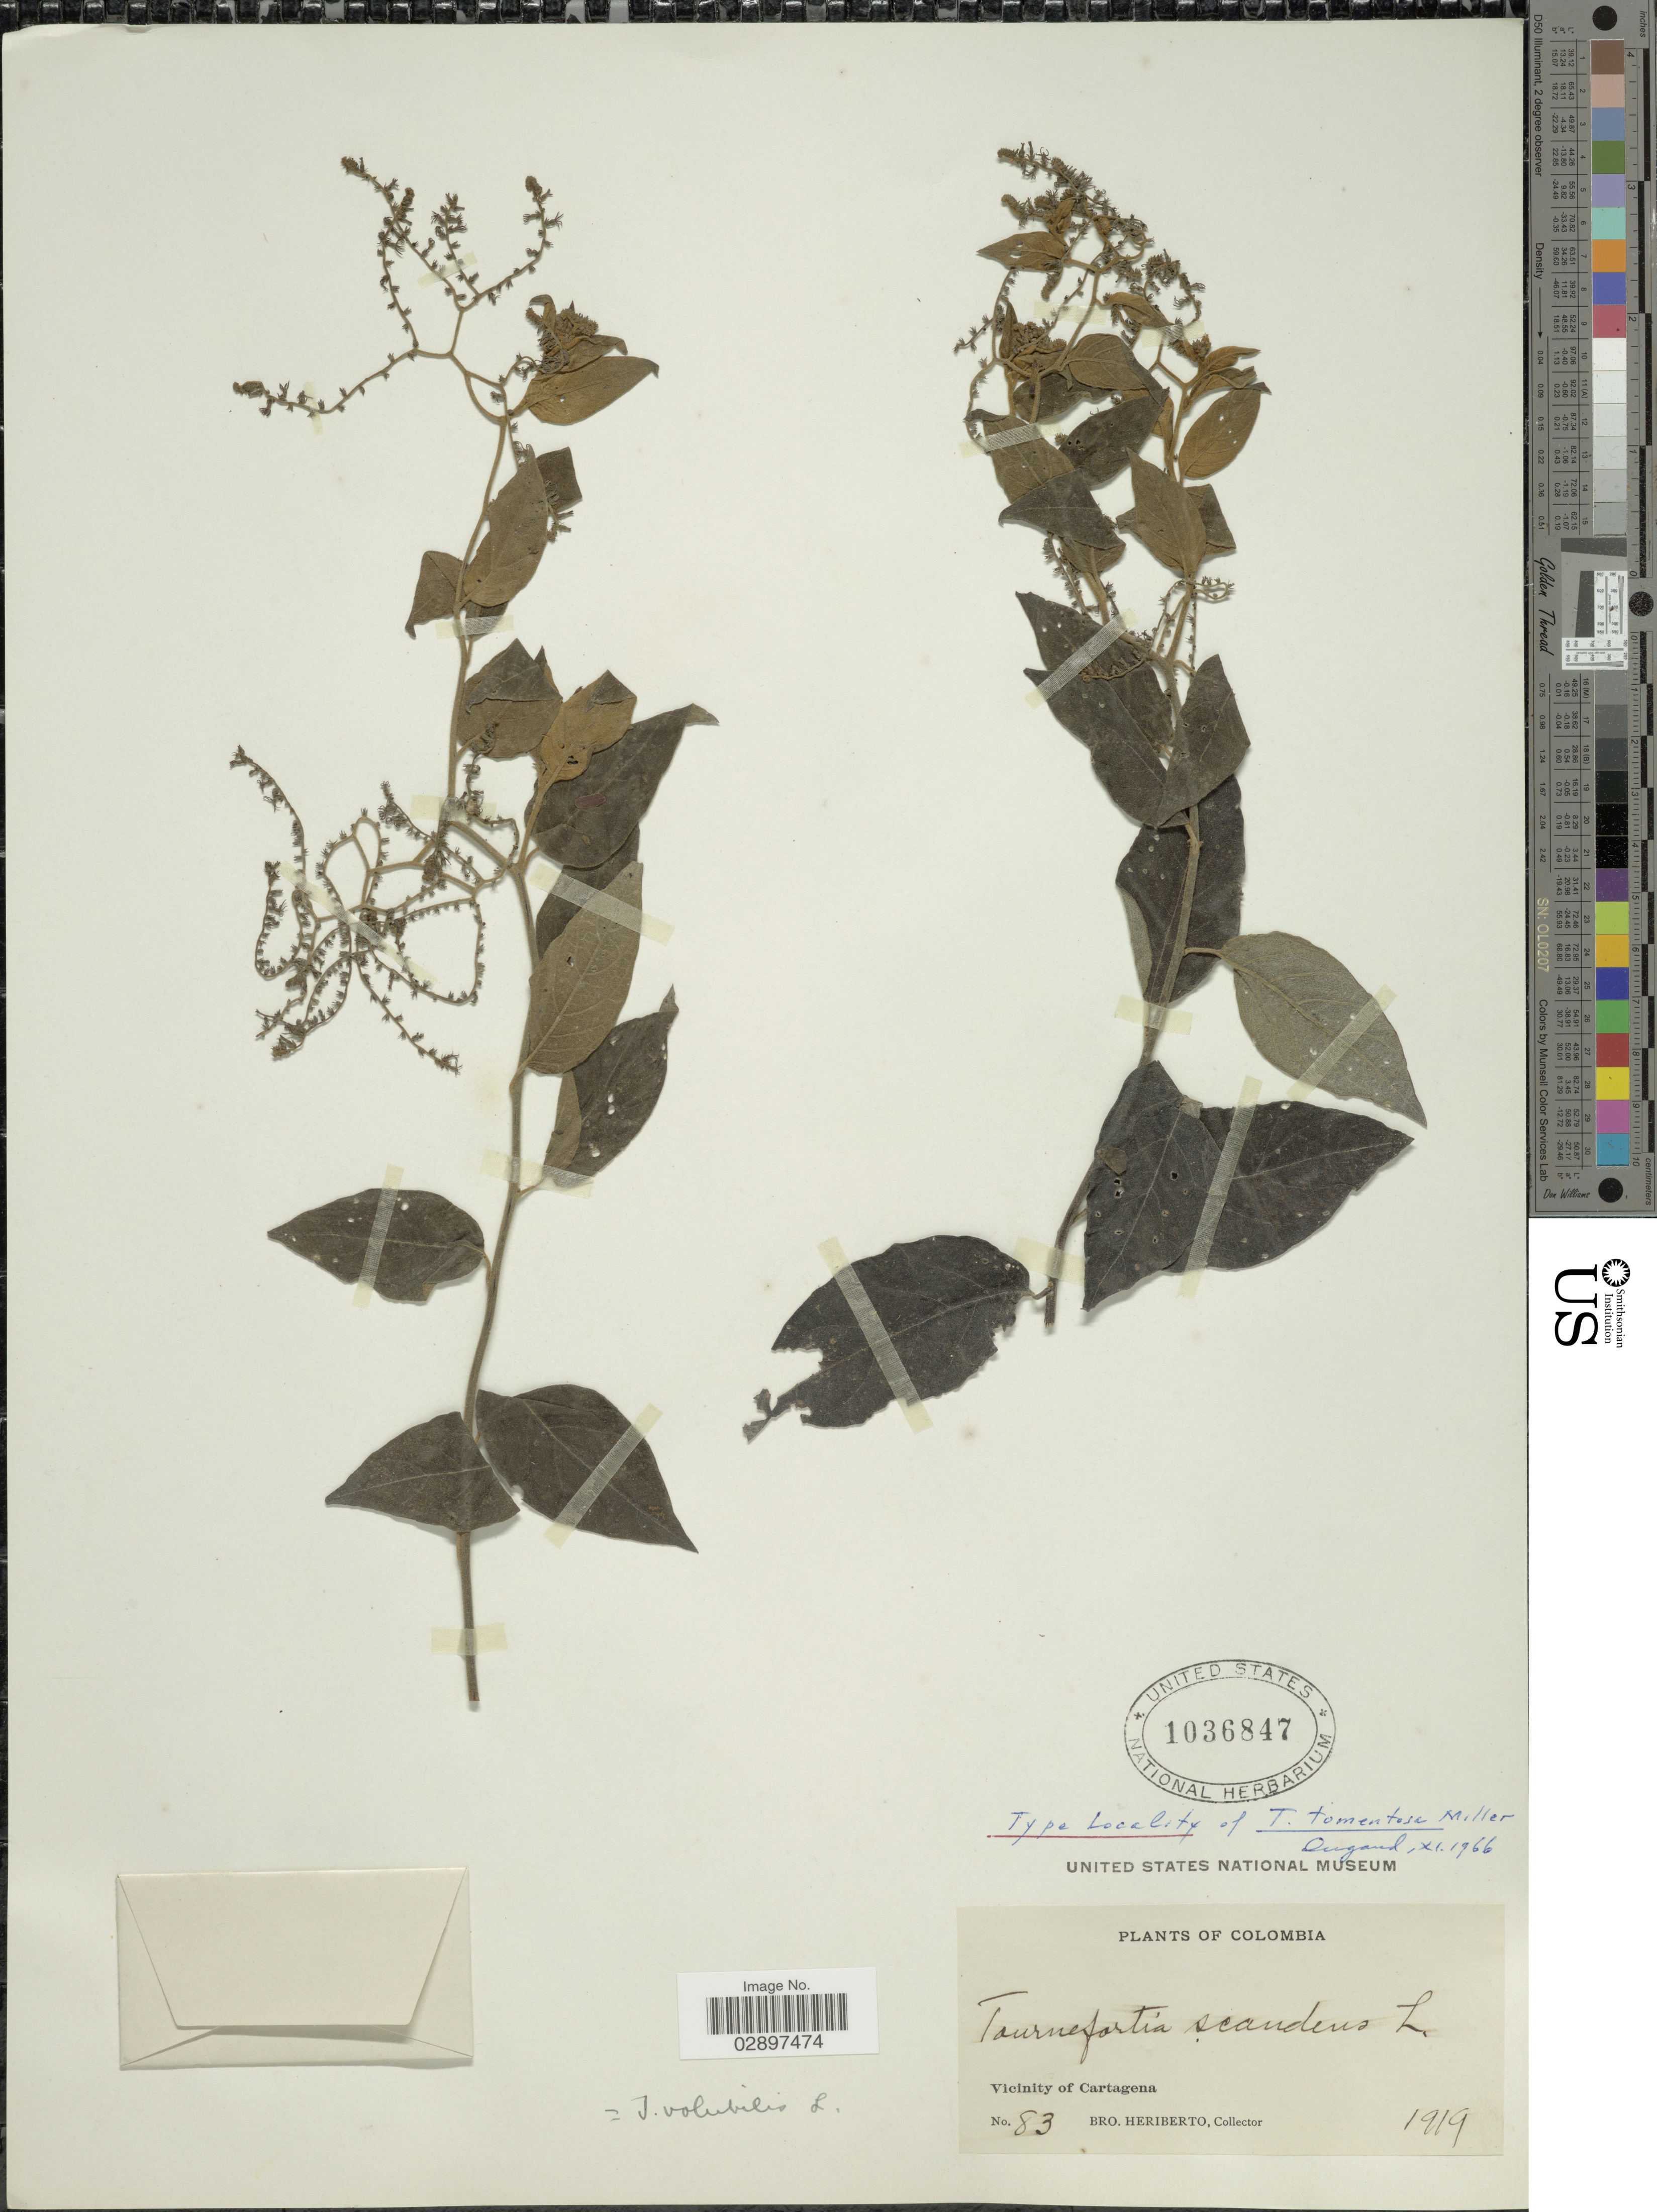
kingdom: Plantae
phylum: Tracheophyta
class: Magnoliopsida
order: Boraginales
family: Heliotropiaceae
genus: Tournefortia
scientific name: Tournefortia tomentosa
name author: Mill.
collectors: B. Heriberto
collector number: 83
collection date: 1919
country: Colombia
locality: Vicinity of Cartagena.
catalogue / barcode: US 1036847